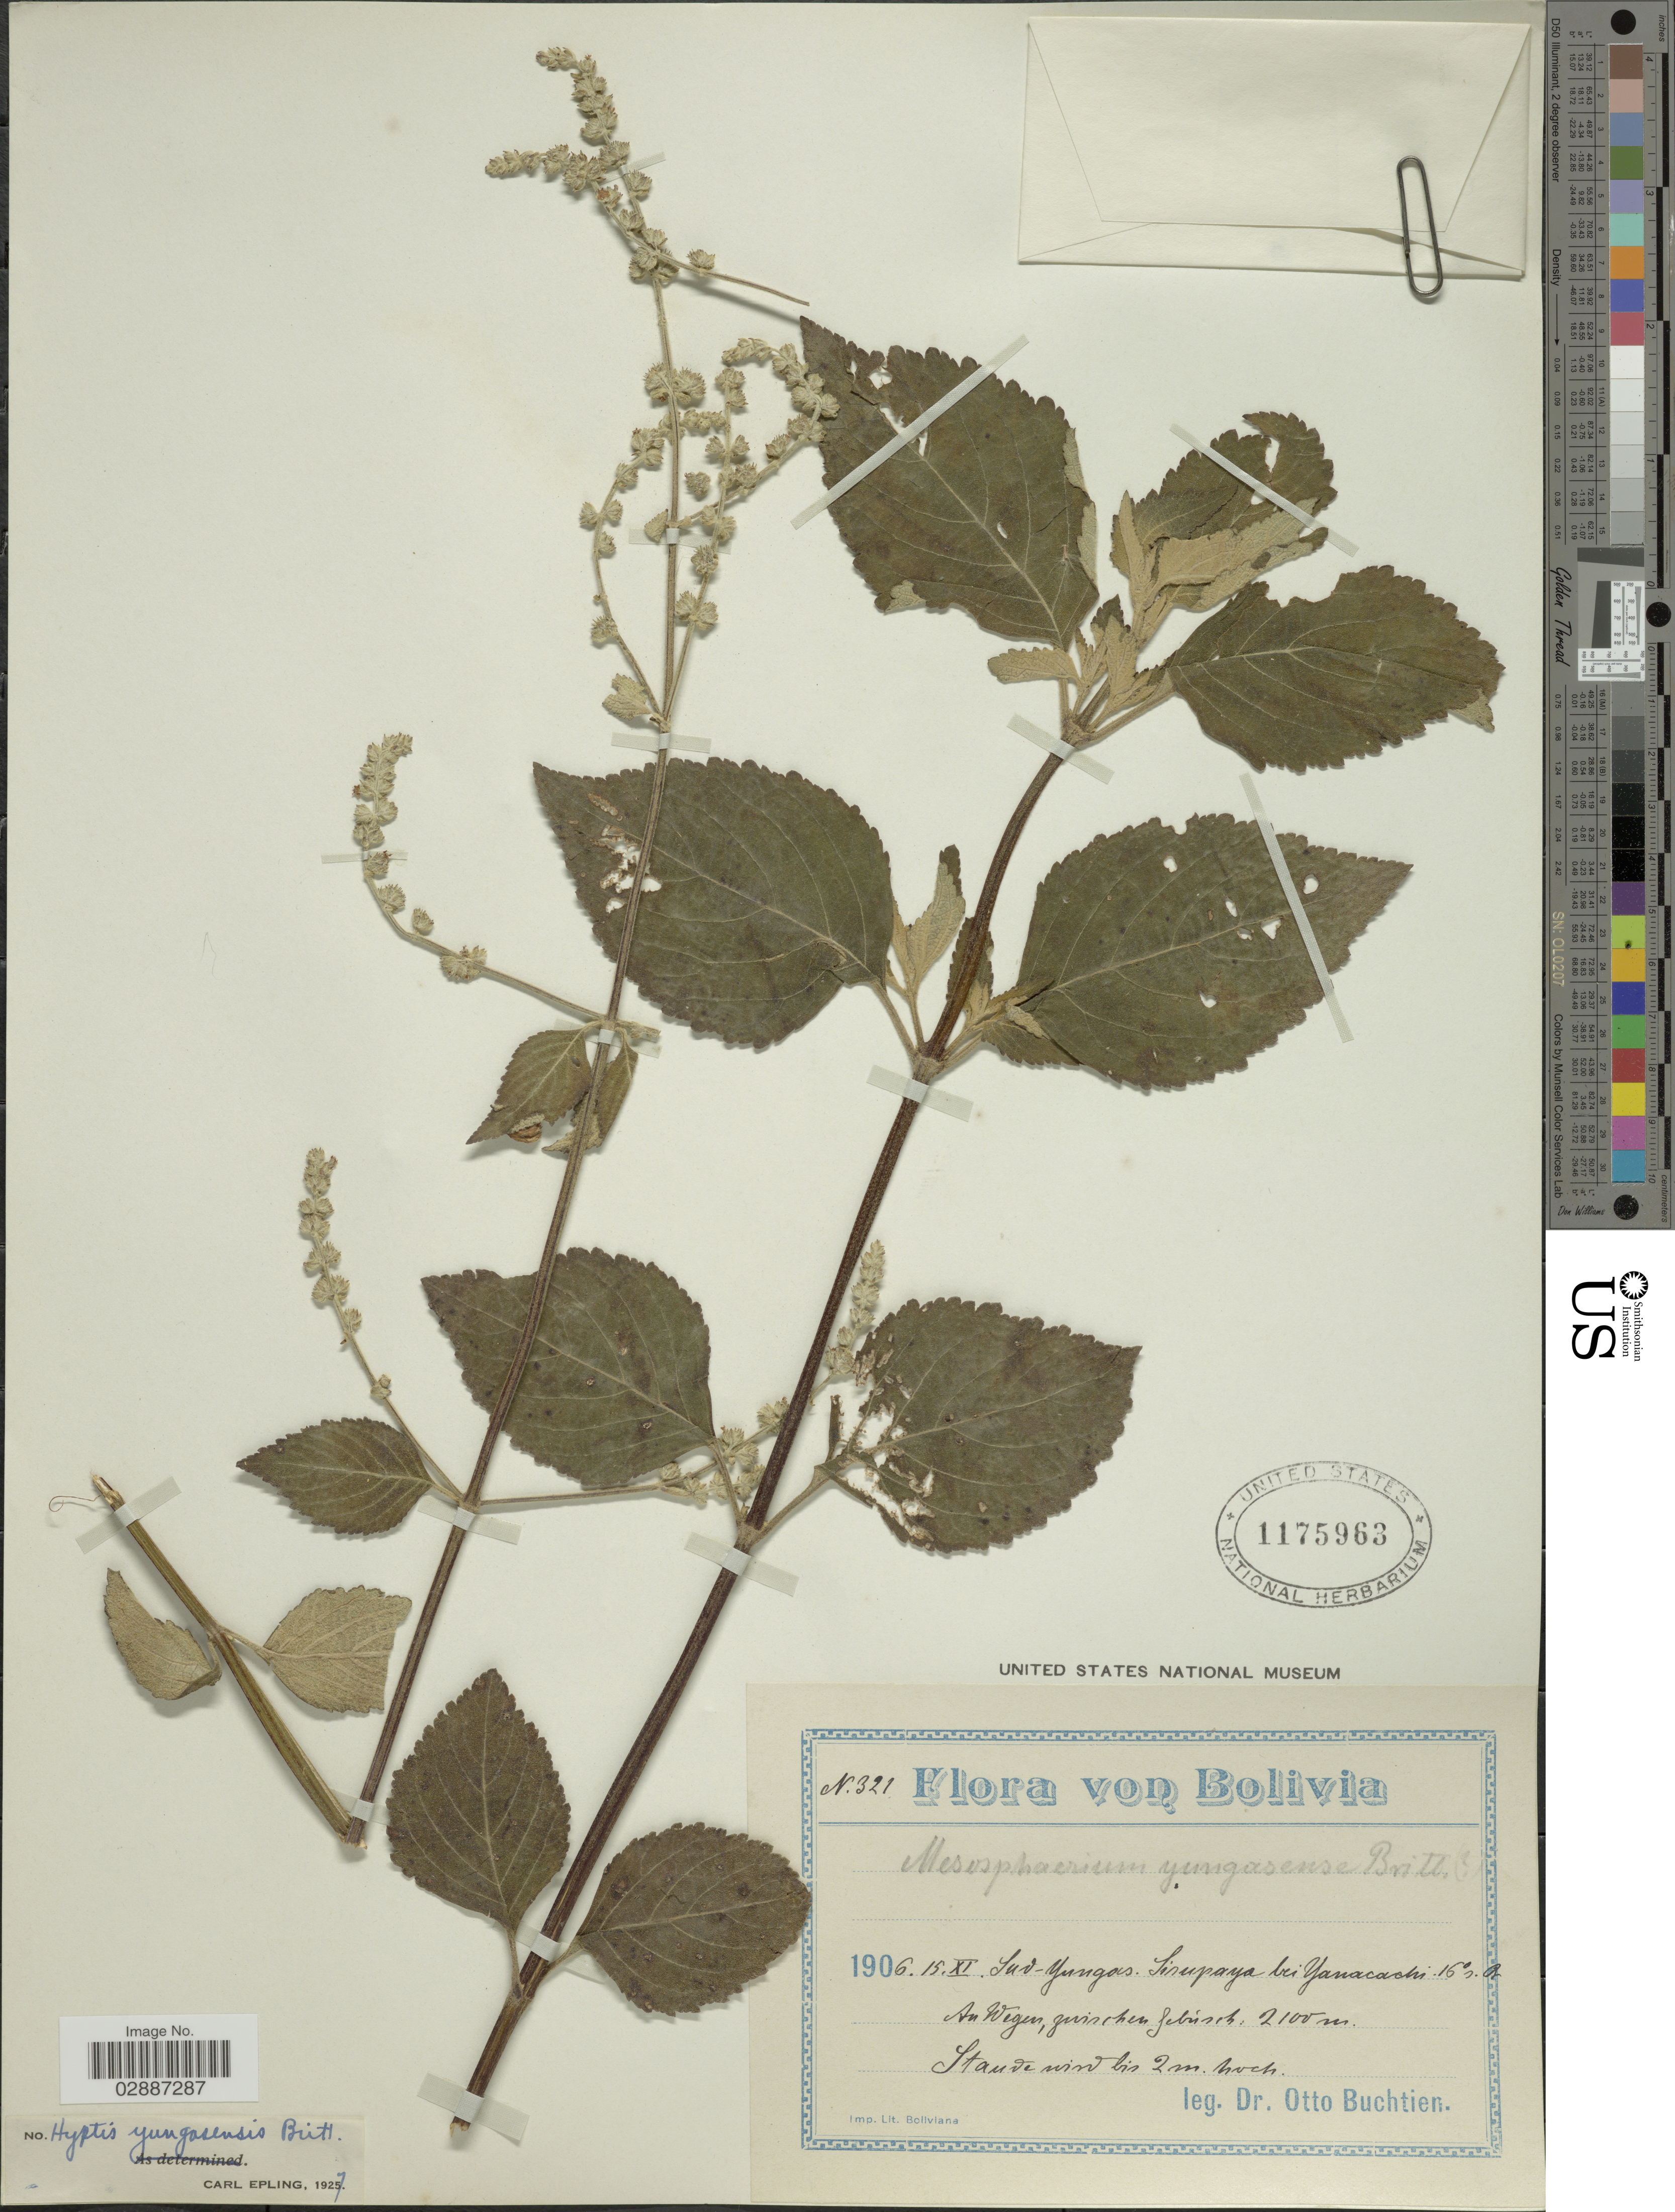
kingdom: Plantae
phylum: Tracheophyta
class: Magnoliopsida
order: Lamiales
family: Lamiaceae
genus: Cantinoa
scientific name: Cantinoa sp.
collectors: O. Buchtien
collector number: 321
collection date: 1906-11-15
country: Bolivia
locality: Sud-Yungas. Sinupaya bei Yanacachi.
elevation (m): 2100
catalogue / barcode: US 1175963